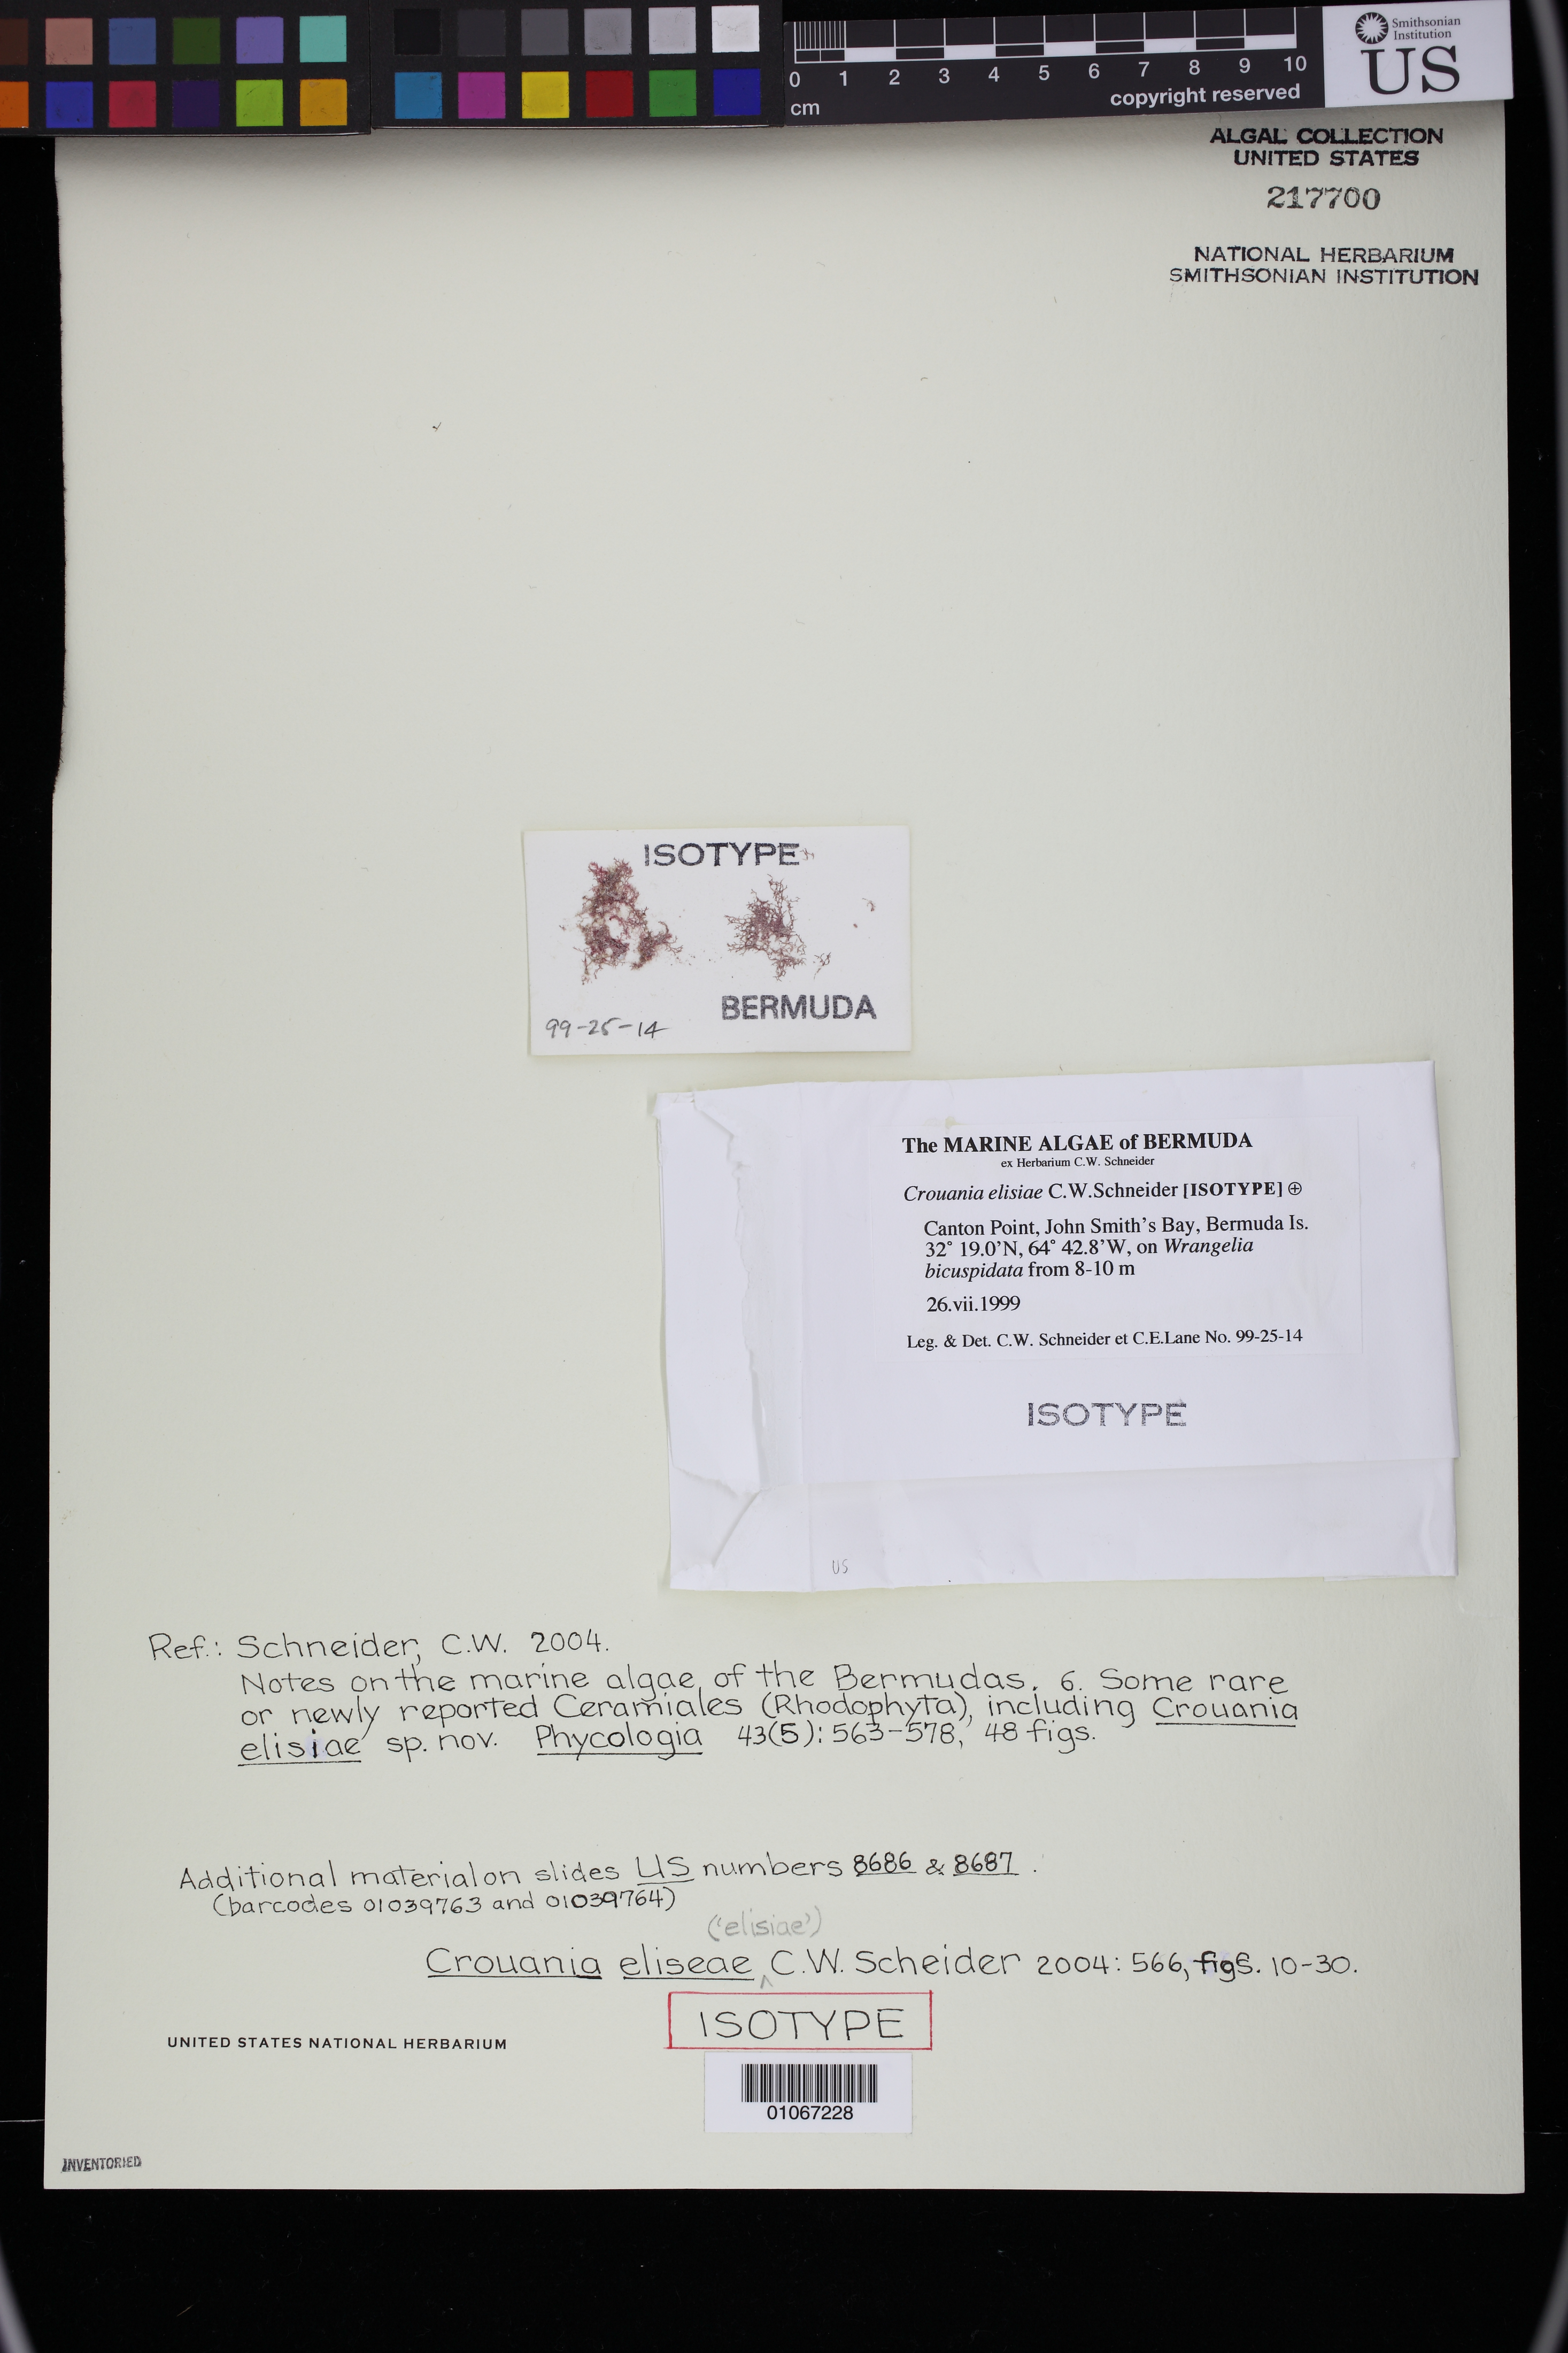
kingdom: Plantae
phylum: Rhodophyta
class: Florideophyceae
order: Ceramiales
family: Callithamniaceae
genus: Crouania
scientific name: Crouania eliseae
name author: C.W. Schneid.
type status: Isotype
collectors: C. W. Schneider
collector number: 99-25-14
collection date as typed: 26 Jul 1999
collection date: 1999-07-26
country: Bermuda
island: Bermuda Island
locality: Canton Point, John Smith's Bay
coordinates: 32 19.0'N, 64 42.8'W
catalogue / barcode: US 217700